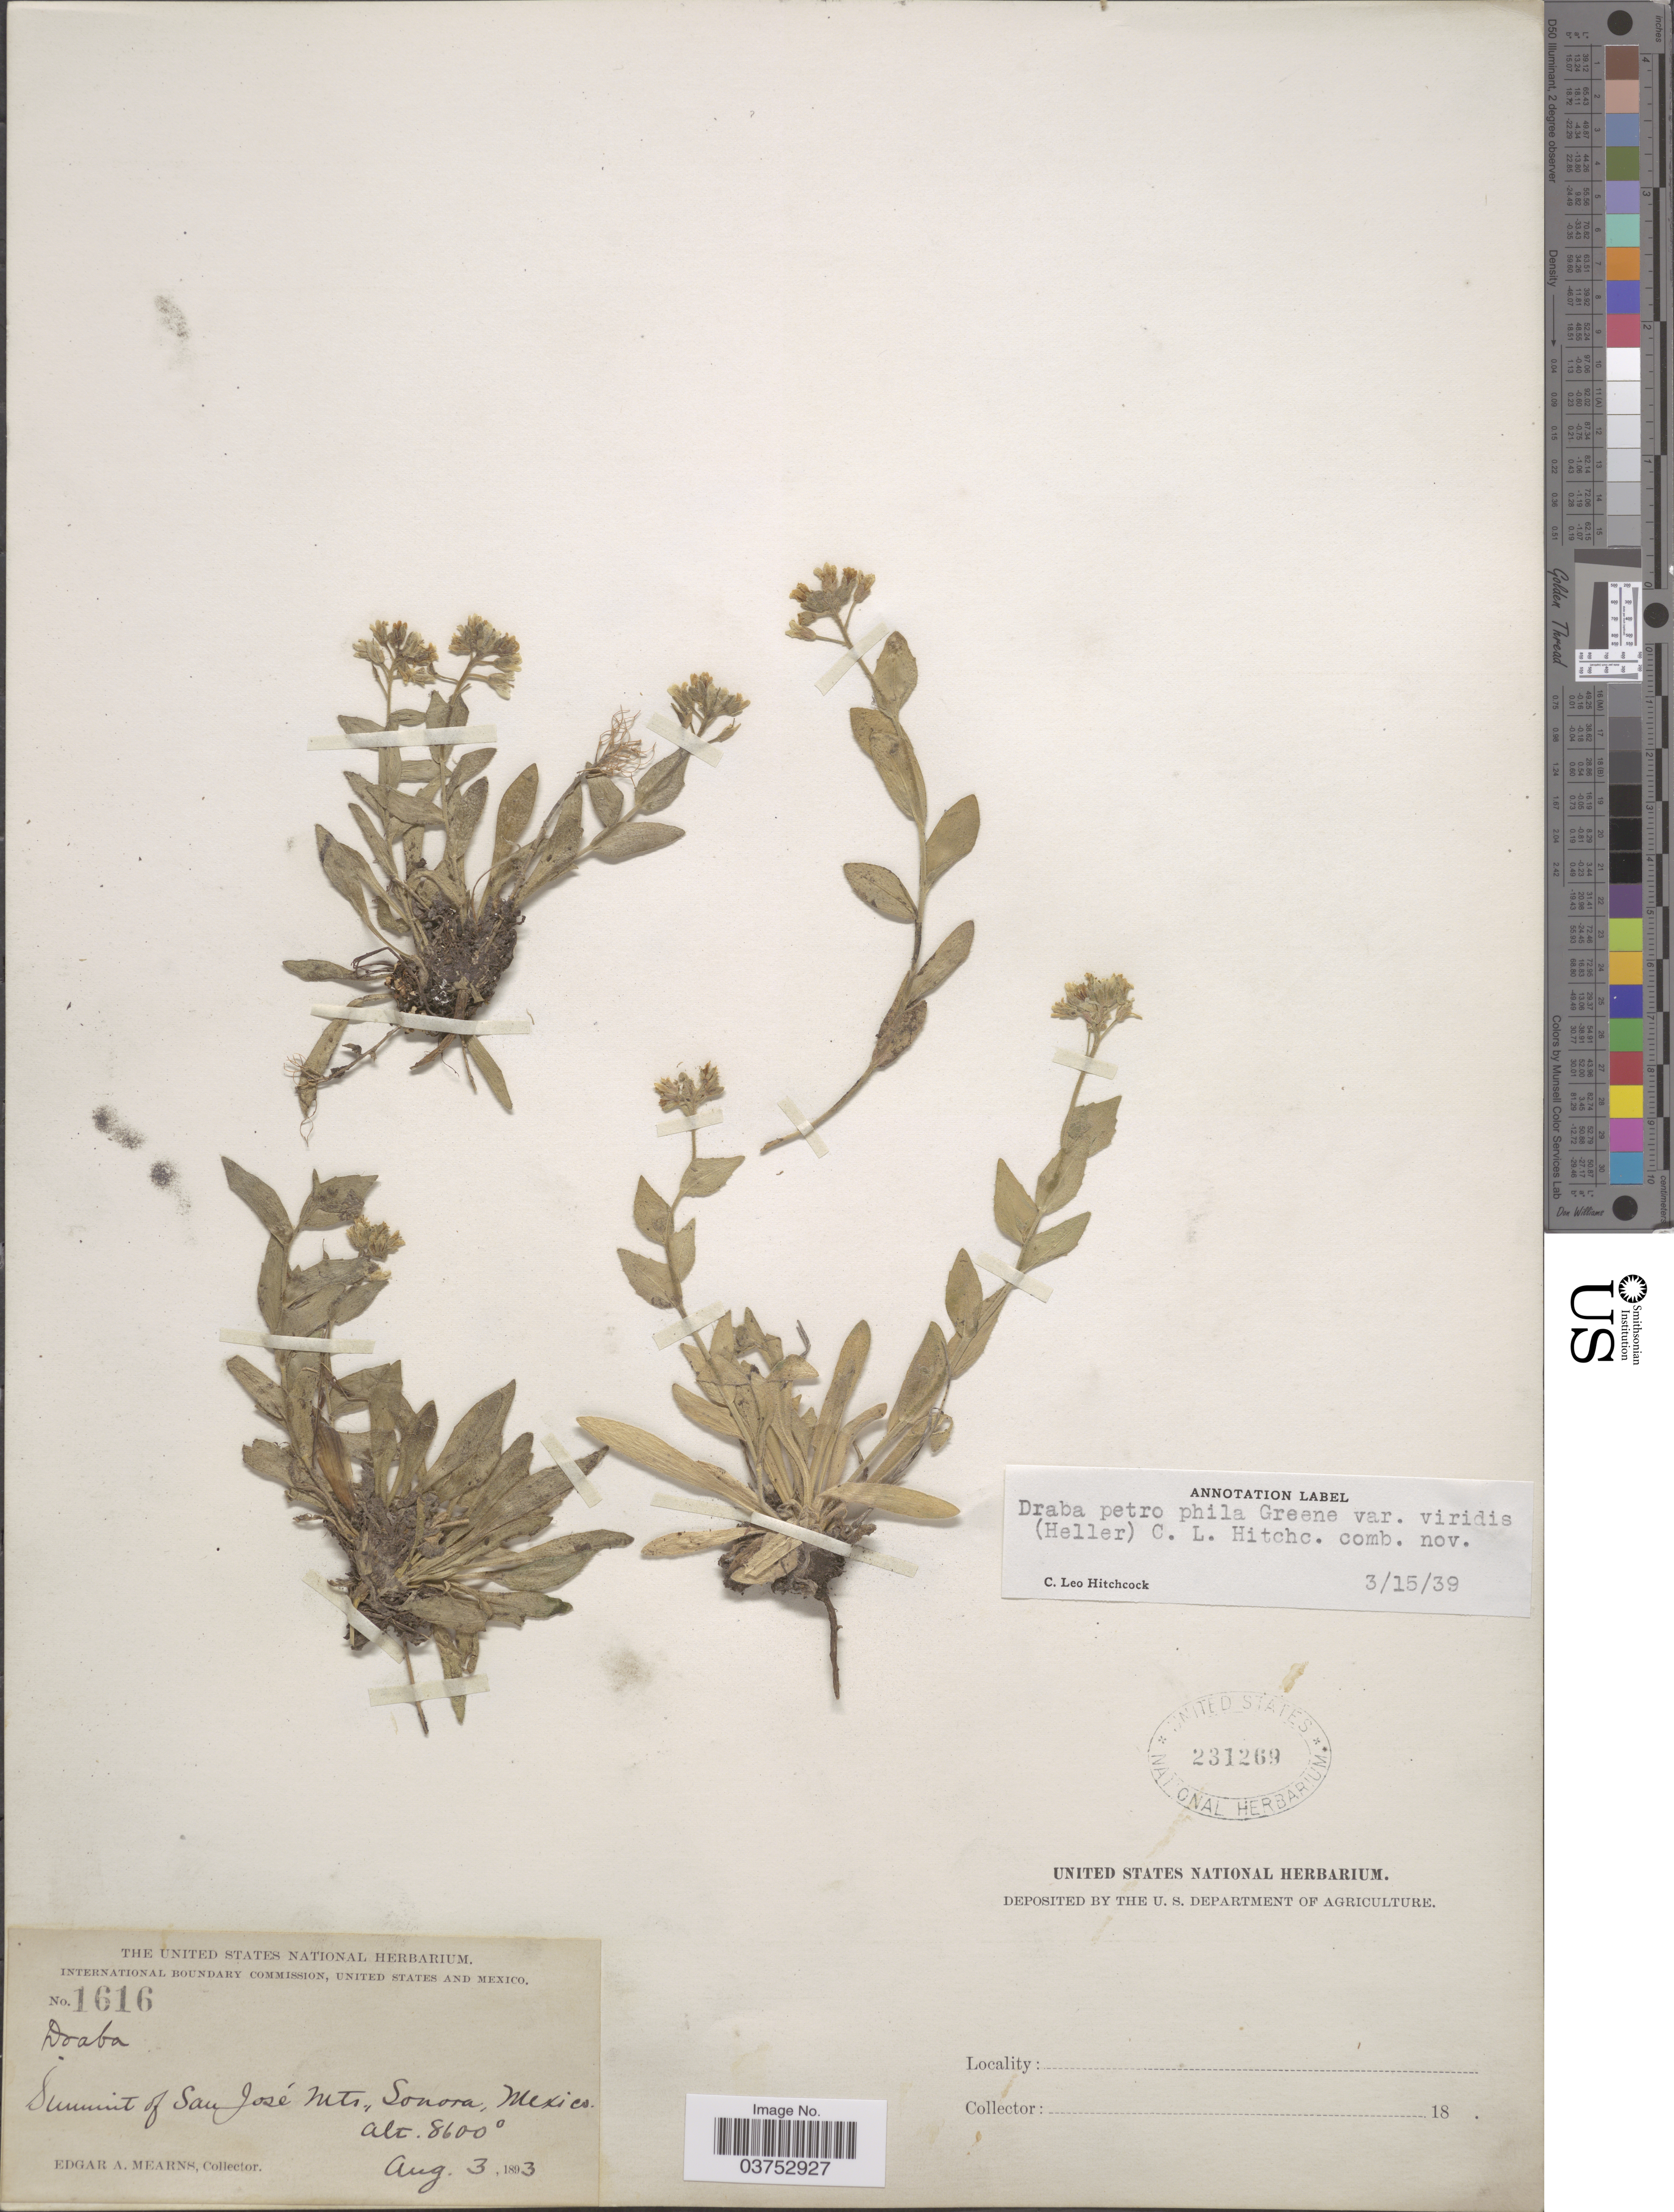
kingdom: Plantae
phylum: Tracheophyta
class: Magnoliopsida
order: Brassicales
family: Brassicaceae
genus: Draba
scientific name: Draba petrophila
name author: Greene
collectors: E. A. Mearns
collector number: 1616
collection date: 1893-08-03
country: Mexico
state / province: Sonora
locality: Summit of San José Mts.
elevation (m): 2621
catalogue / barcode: US 231269